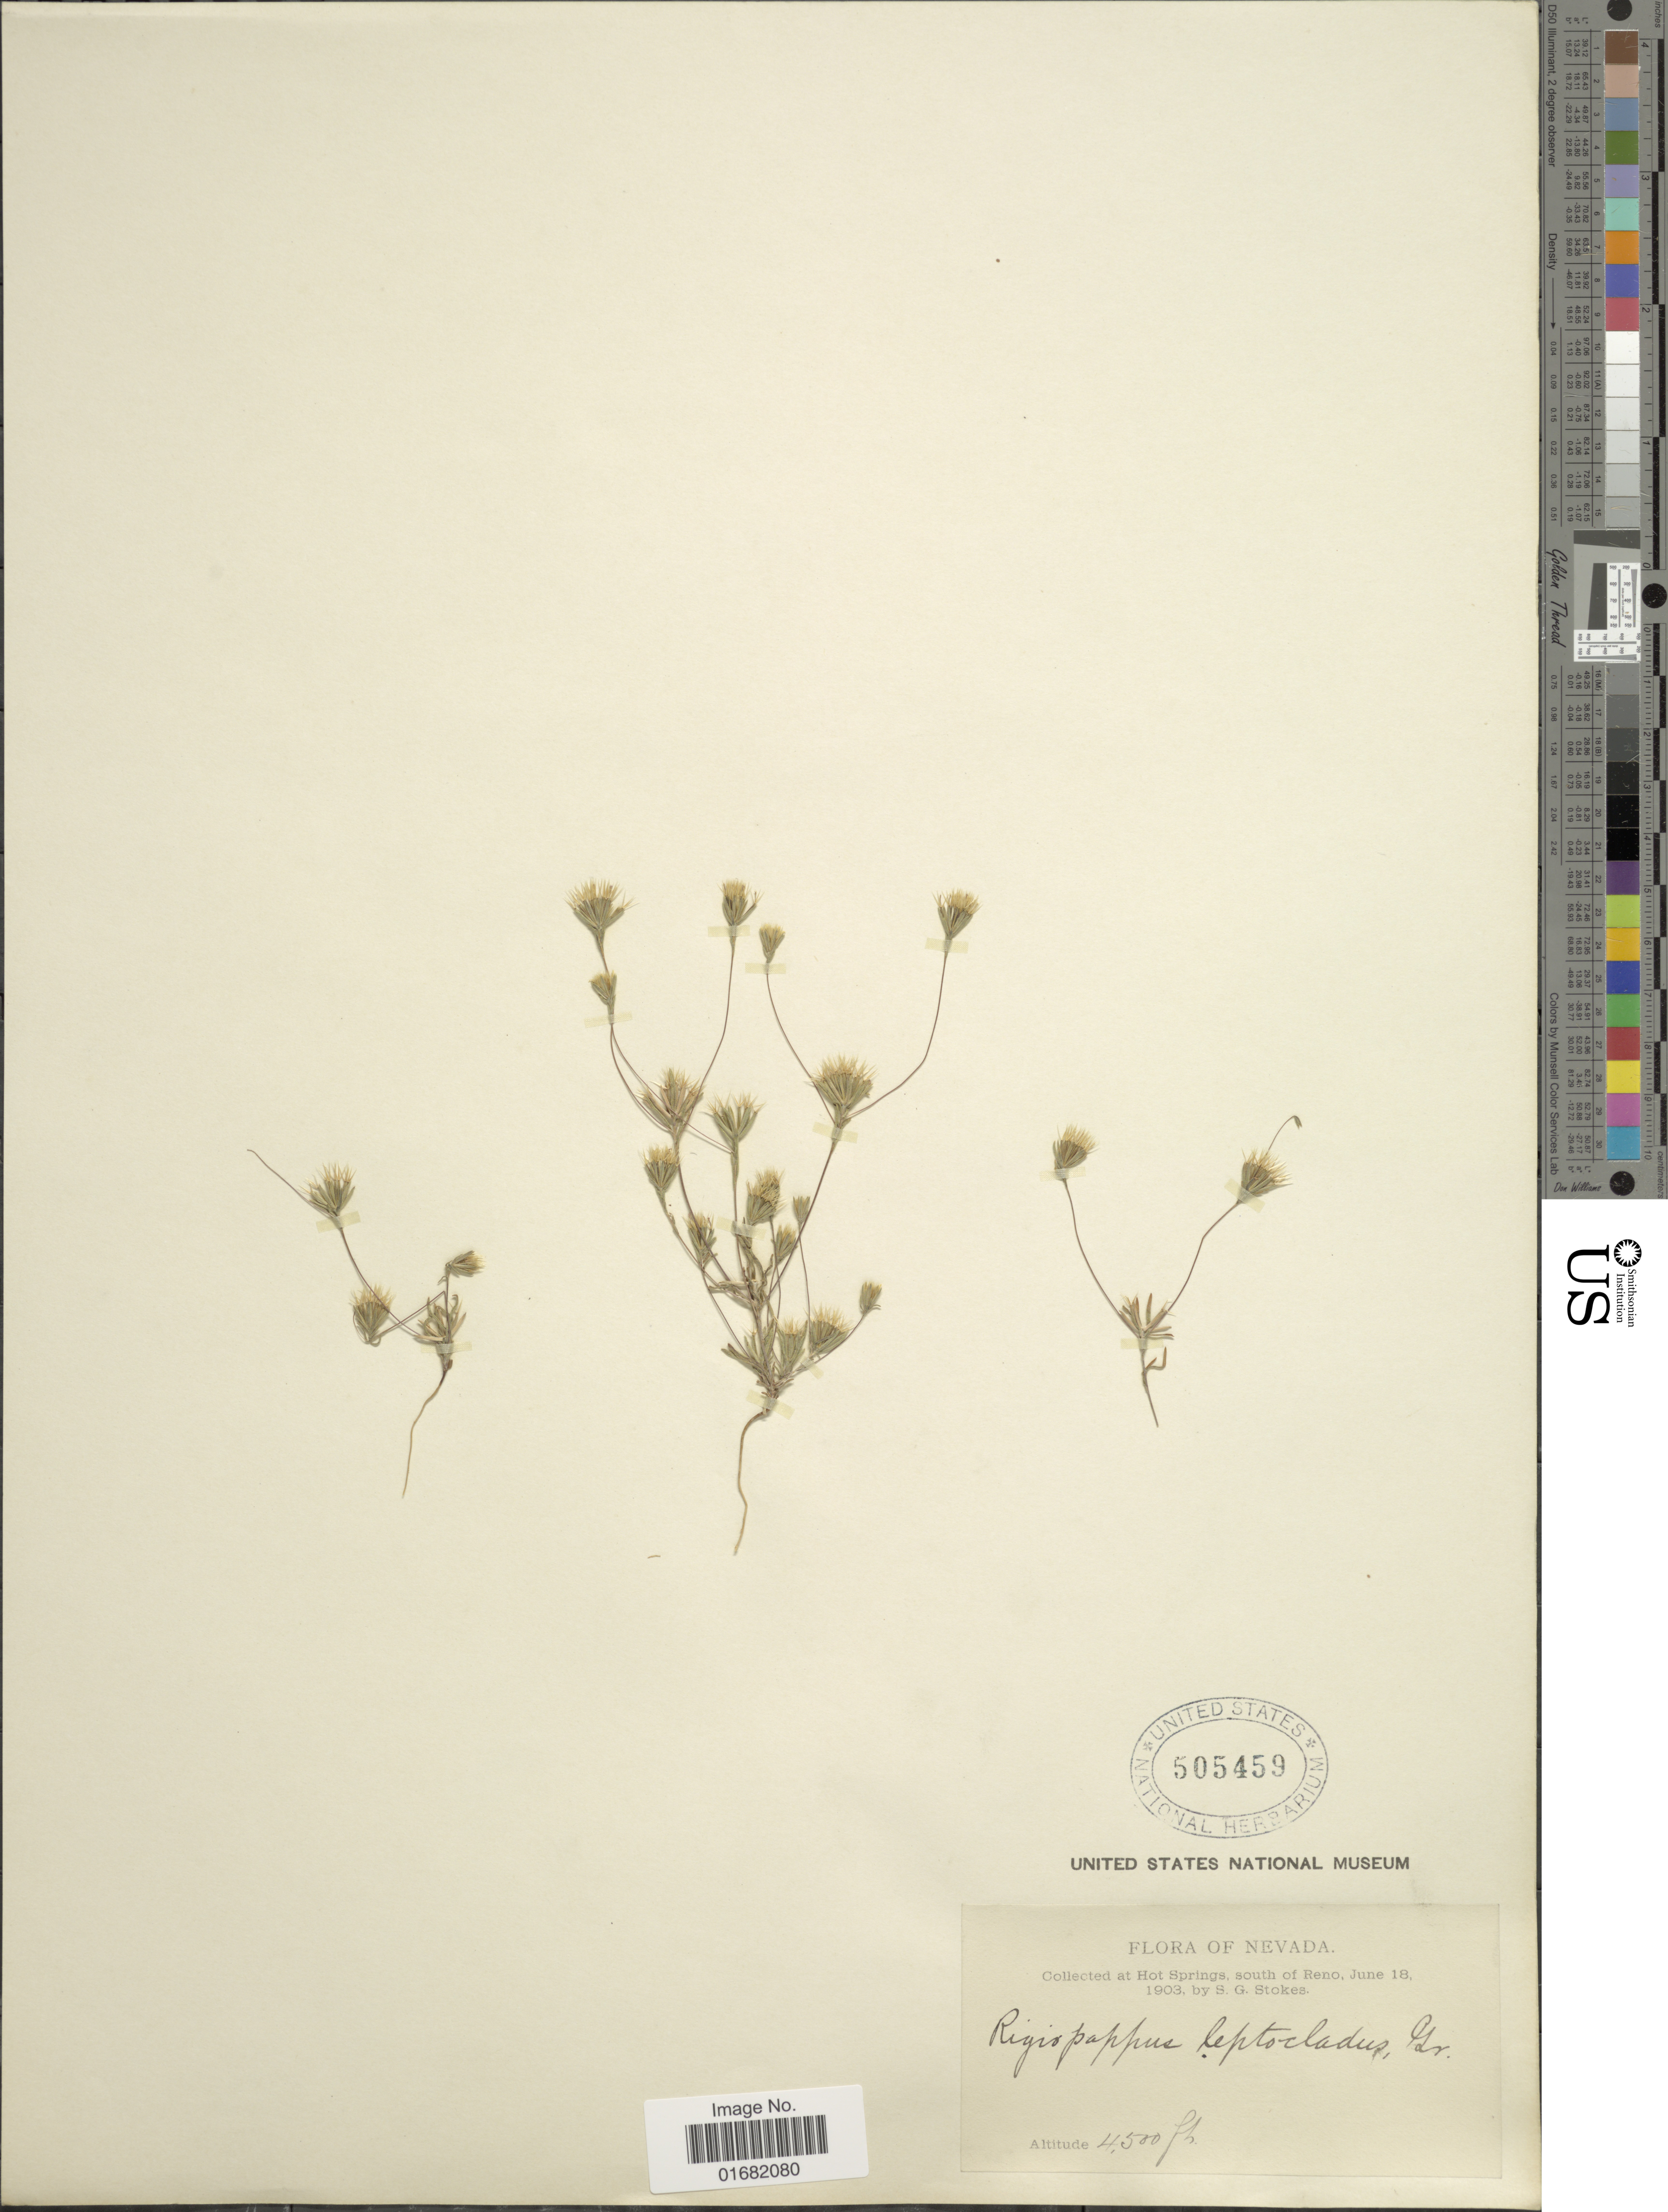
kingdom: Plantae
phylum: Tracheophyta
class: Magnoliopsida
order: Asterales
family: Asteraceae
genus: Rigiopappus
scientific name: Rigiopappus leptocladus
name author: A. Gray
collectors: S. G. Stokes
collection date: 1903-06-18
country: United States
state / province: Nevada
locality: Hot Springs, south of Reno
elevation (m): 1372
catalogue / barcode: US 505459